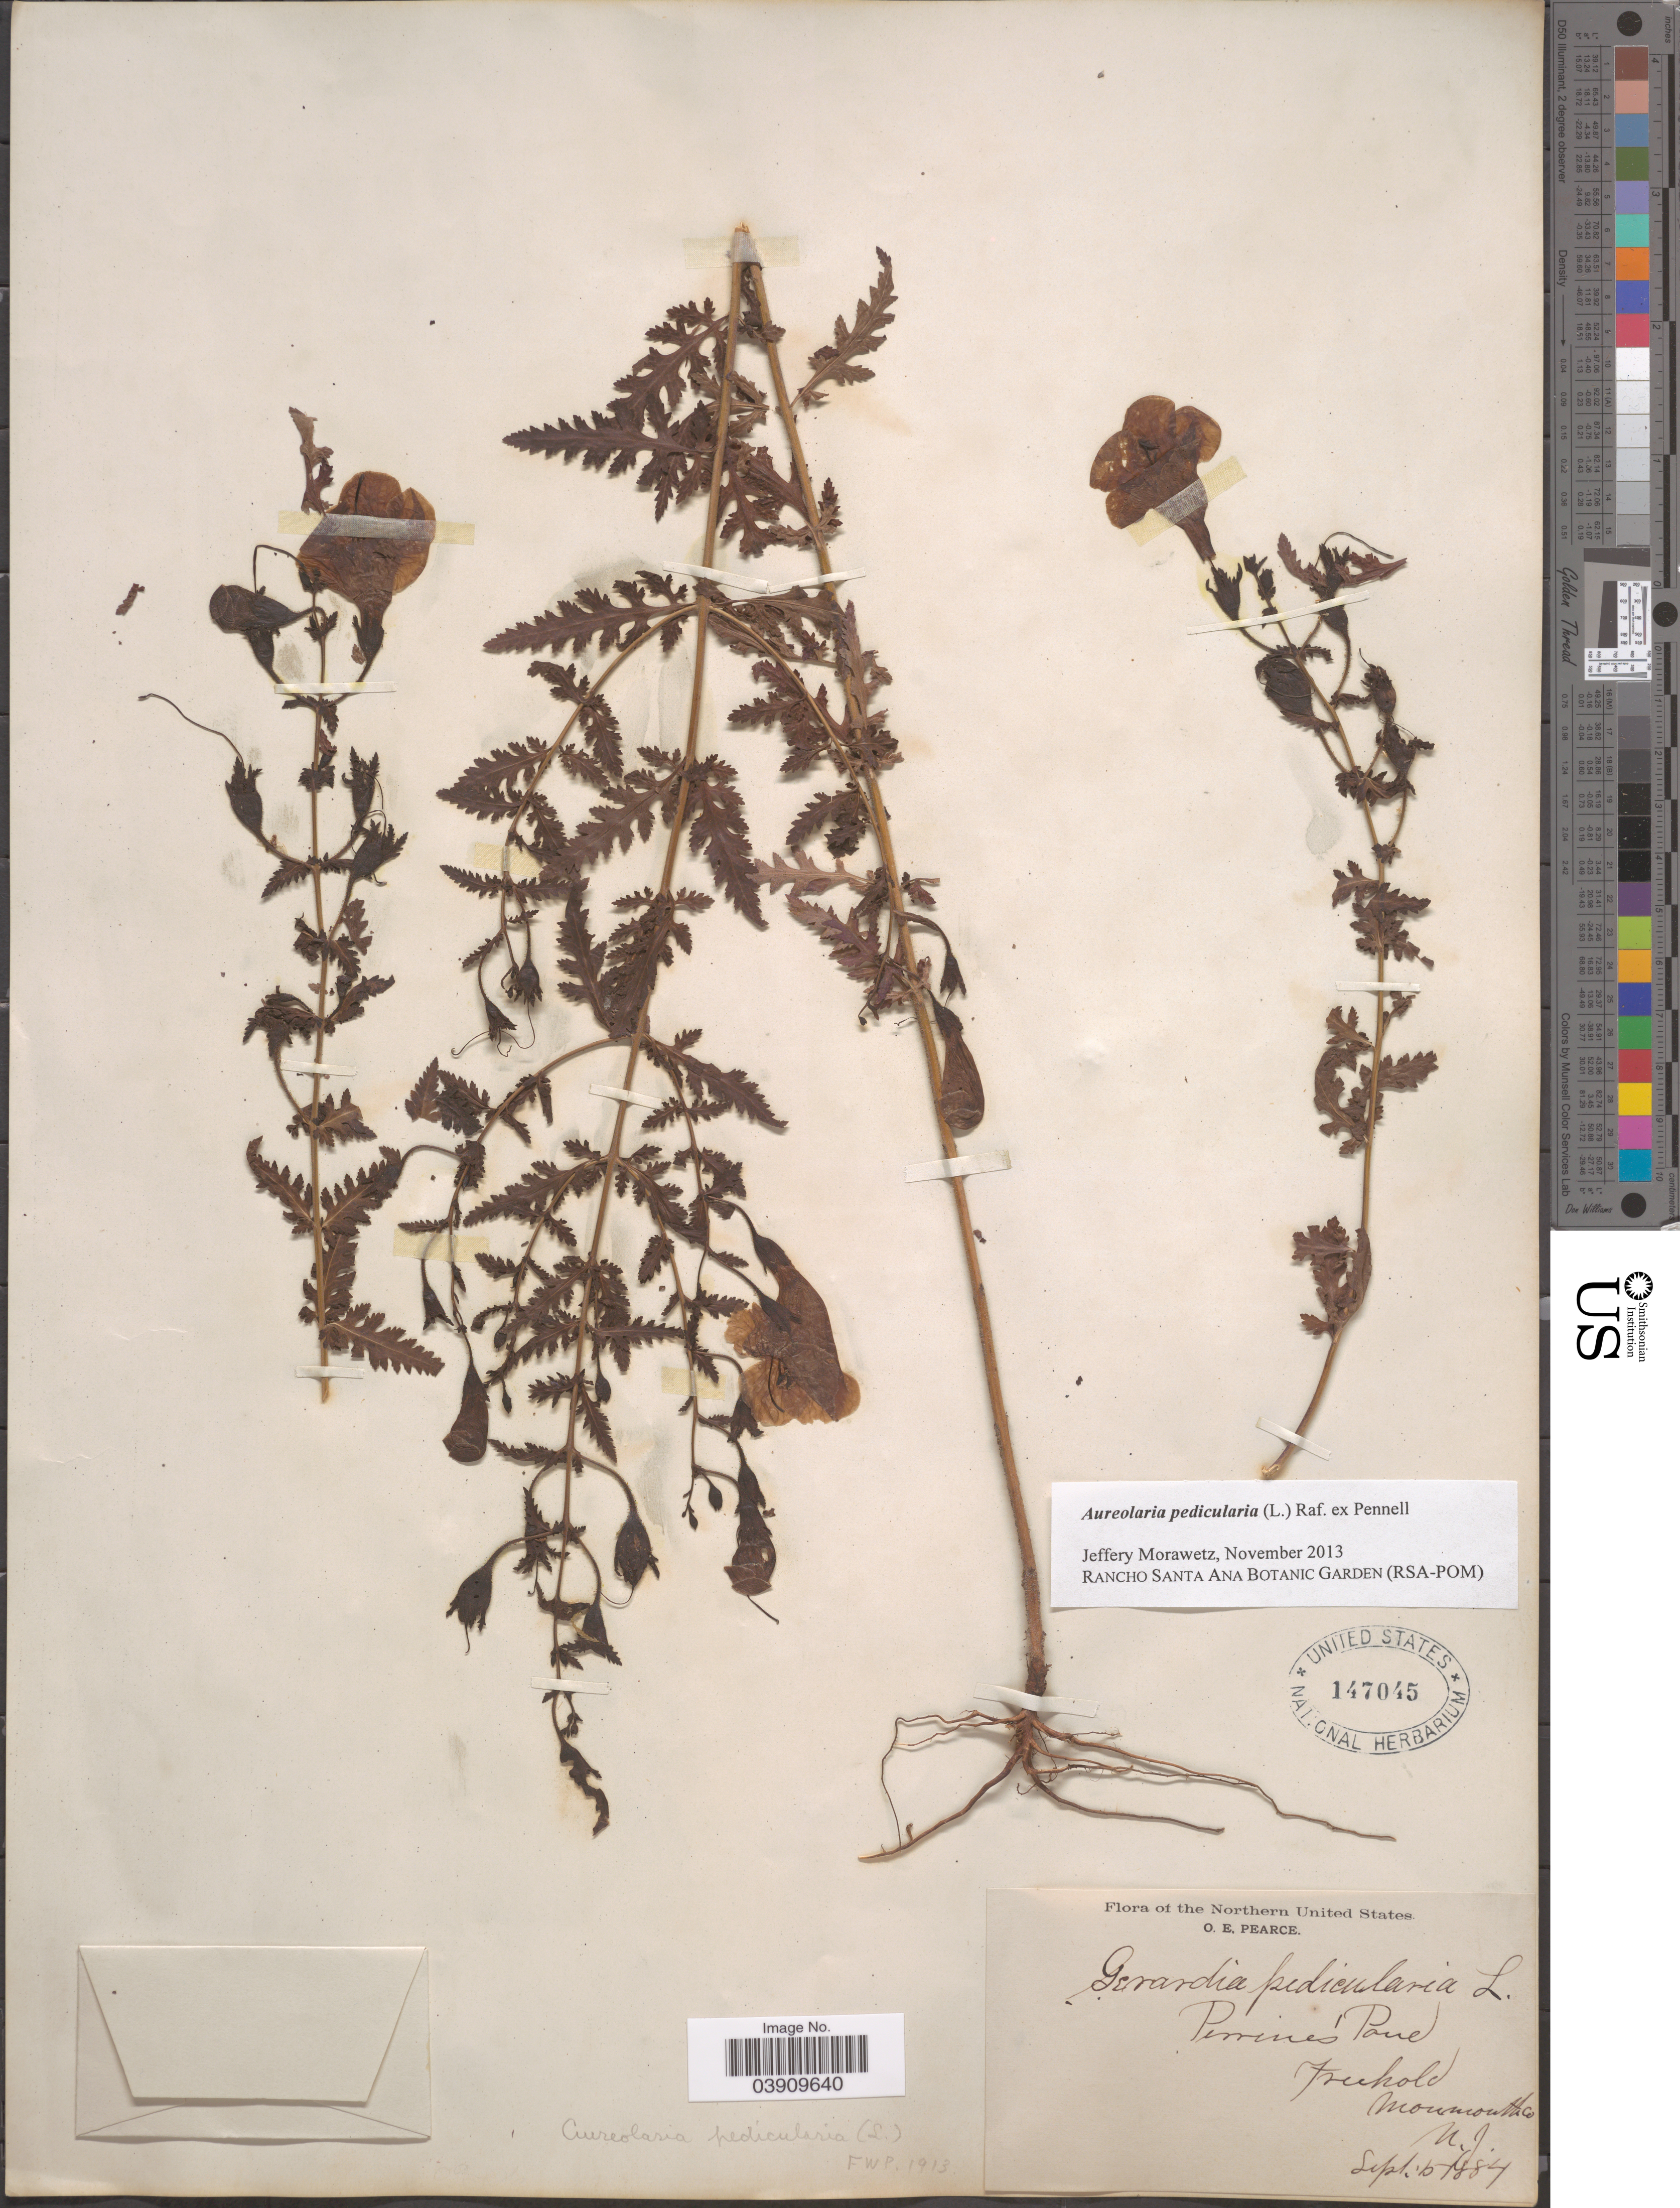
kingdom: Plantae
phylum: Tracheophyta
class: Magnoliopsida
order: Lamiales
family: Orobanchaceae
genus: Aureolaria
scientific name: Aureolaria pedicularia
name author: (L.) Raf. ex Farw.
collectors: O. E. Pearce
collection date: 1884-09-15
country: United States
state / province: New Jersey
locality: The Northern United States. Perrine's Pond, Freehold, Monmouth Co.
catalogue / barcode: US 147045